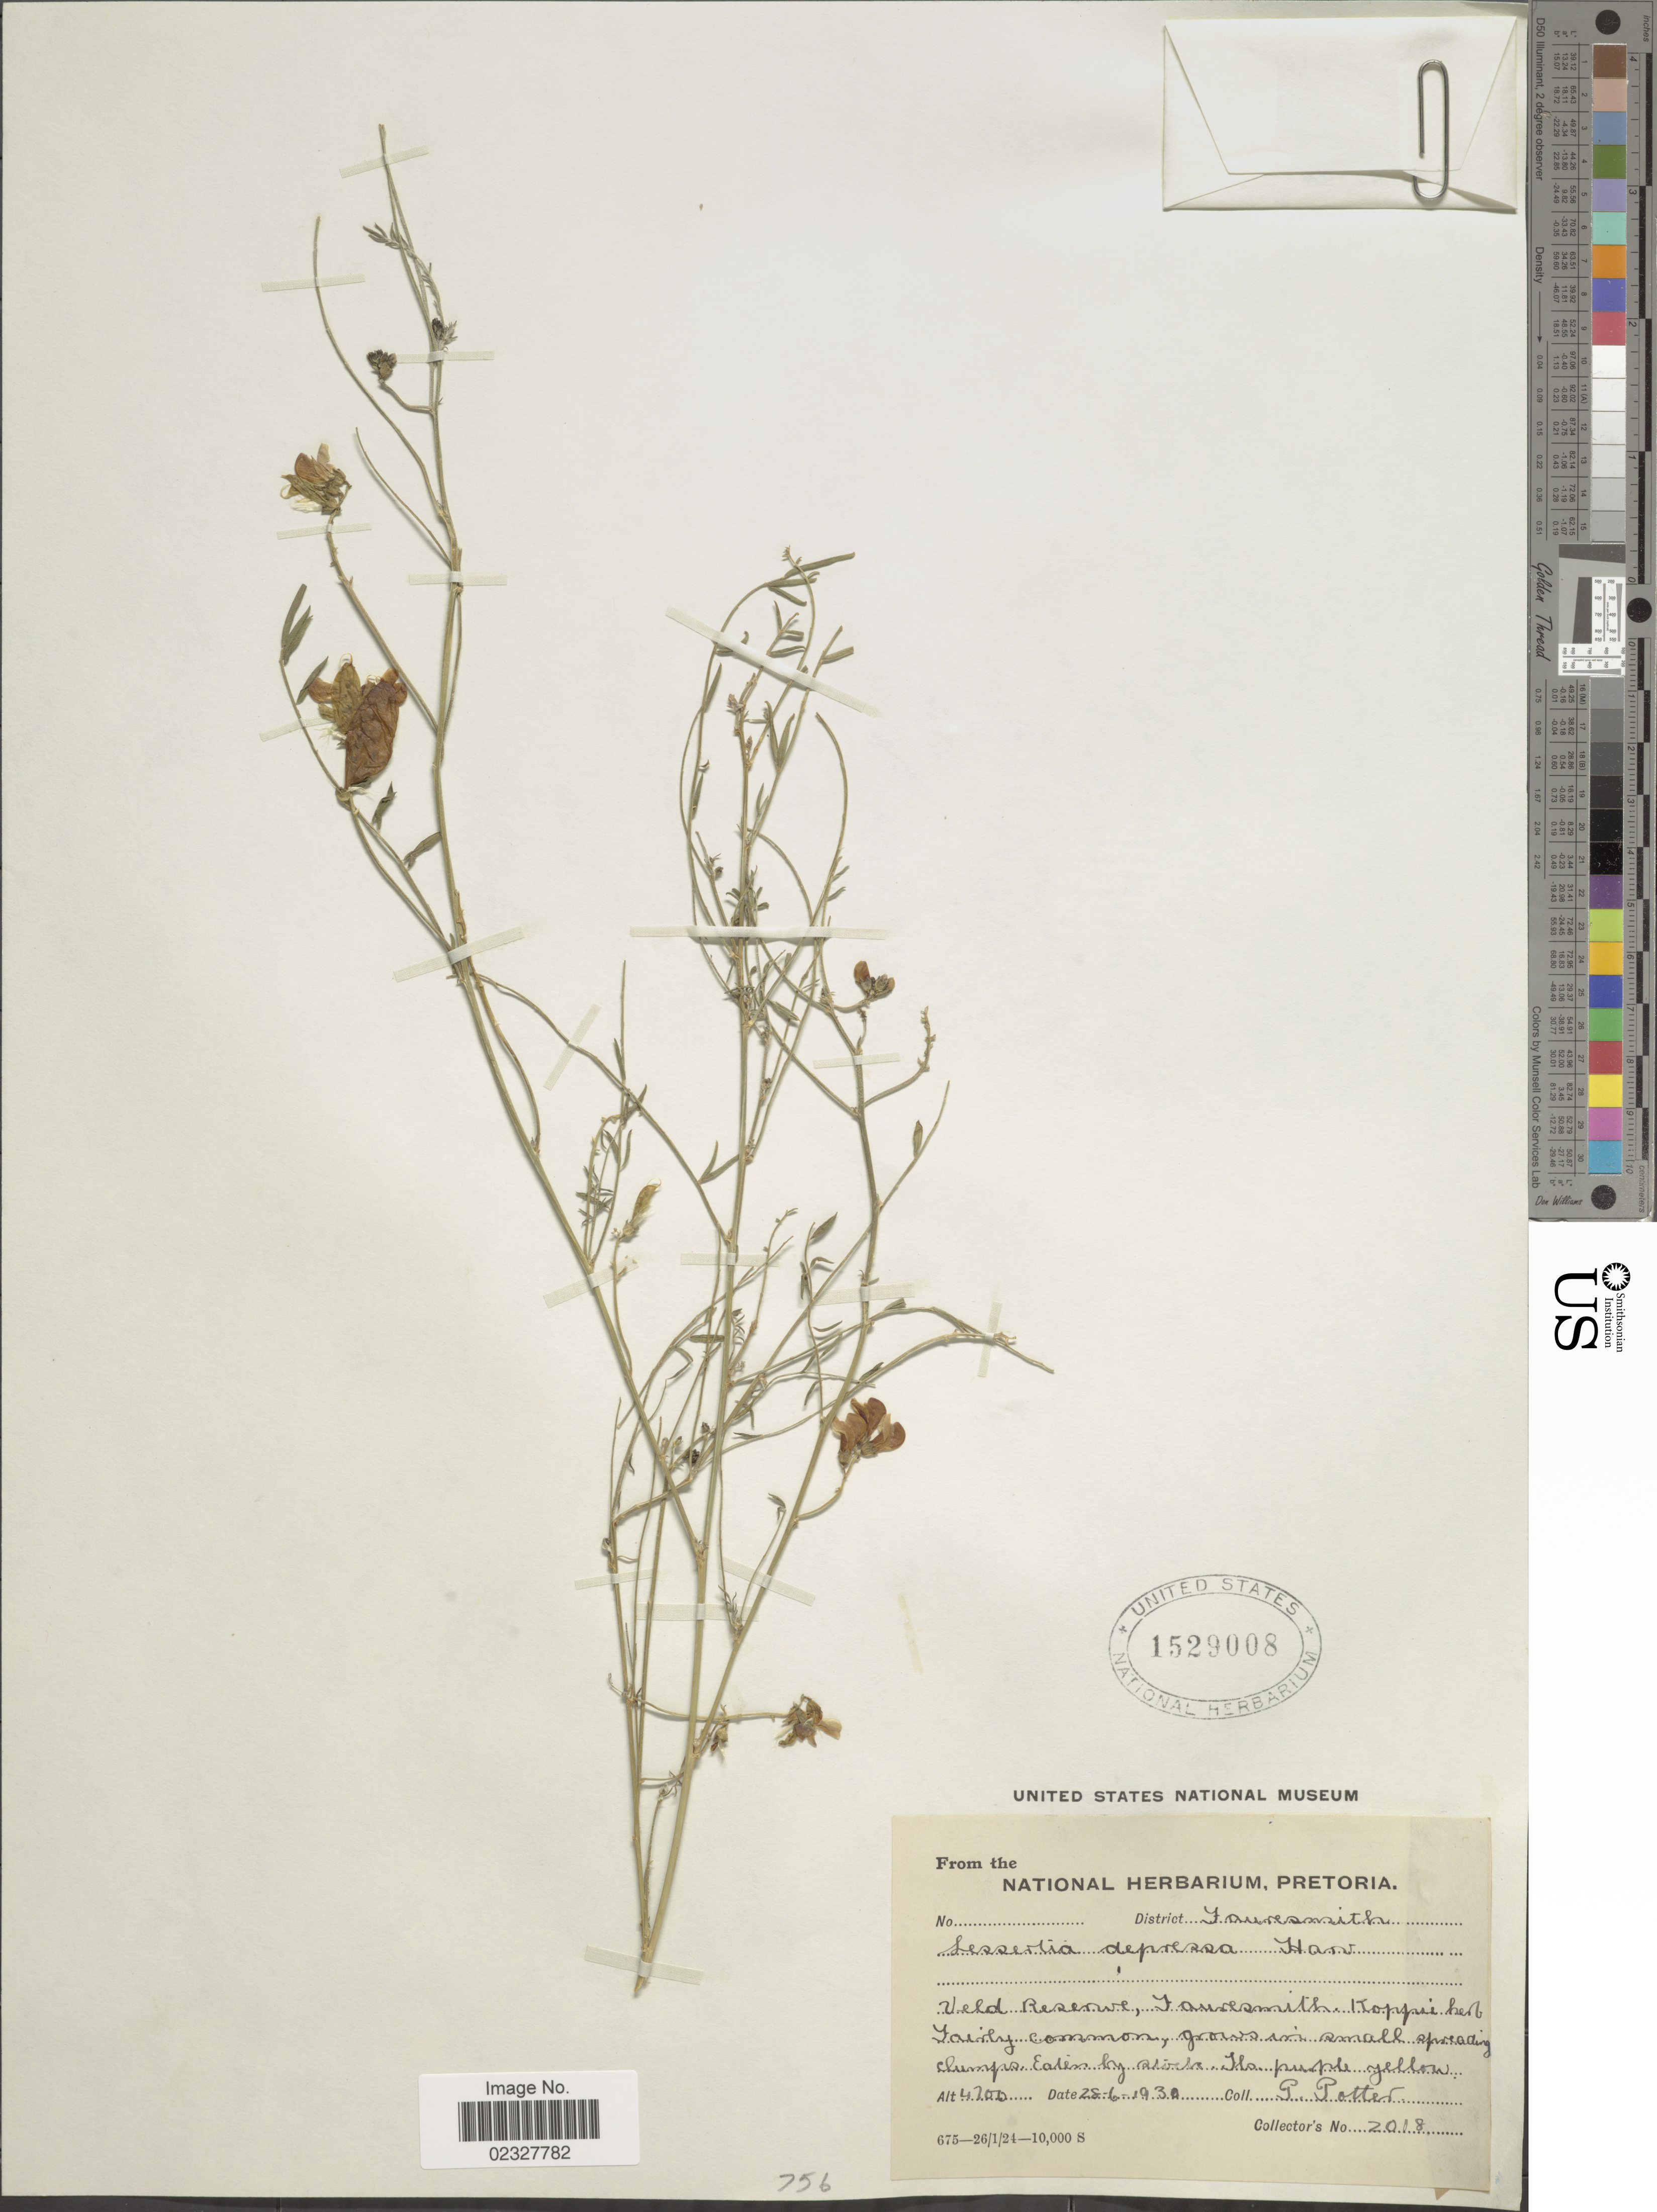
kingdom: Plantae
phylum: Tracheophyta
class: Magnoliopsida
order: Fabales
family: Fabaceae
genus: Lessertia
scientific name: Lessertia depressa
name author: Harv.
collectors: P. Potter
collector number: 2018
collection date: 1930-06-28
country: South Africa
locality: District Fauresmith, Veld Reserve, Fauresmith Koppie.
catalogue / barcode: US 1529008